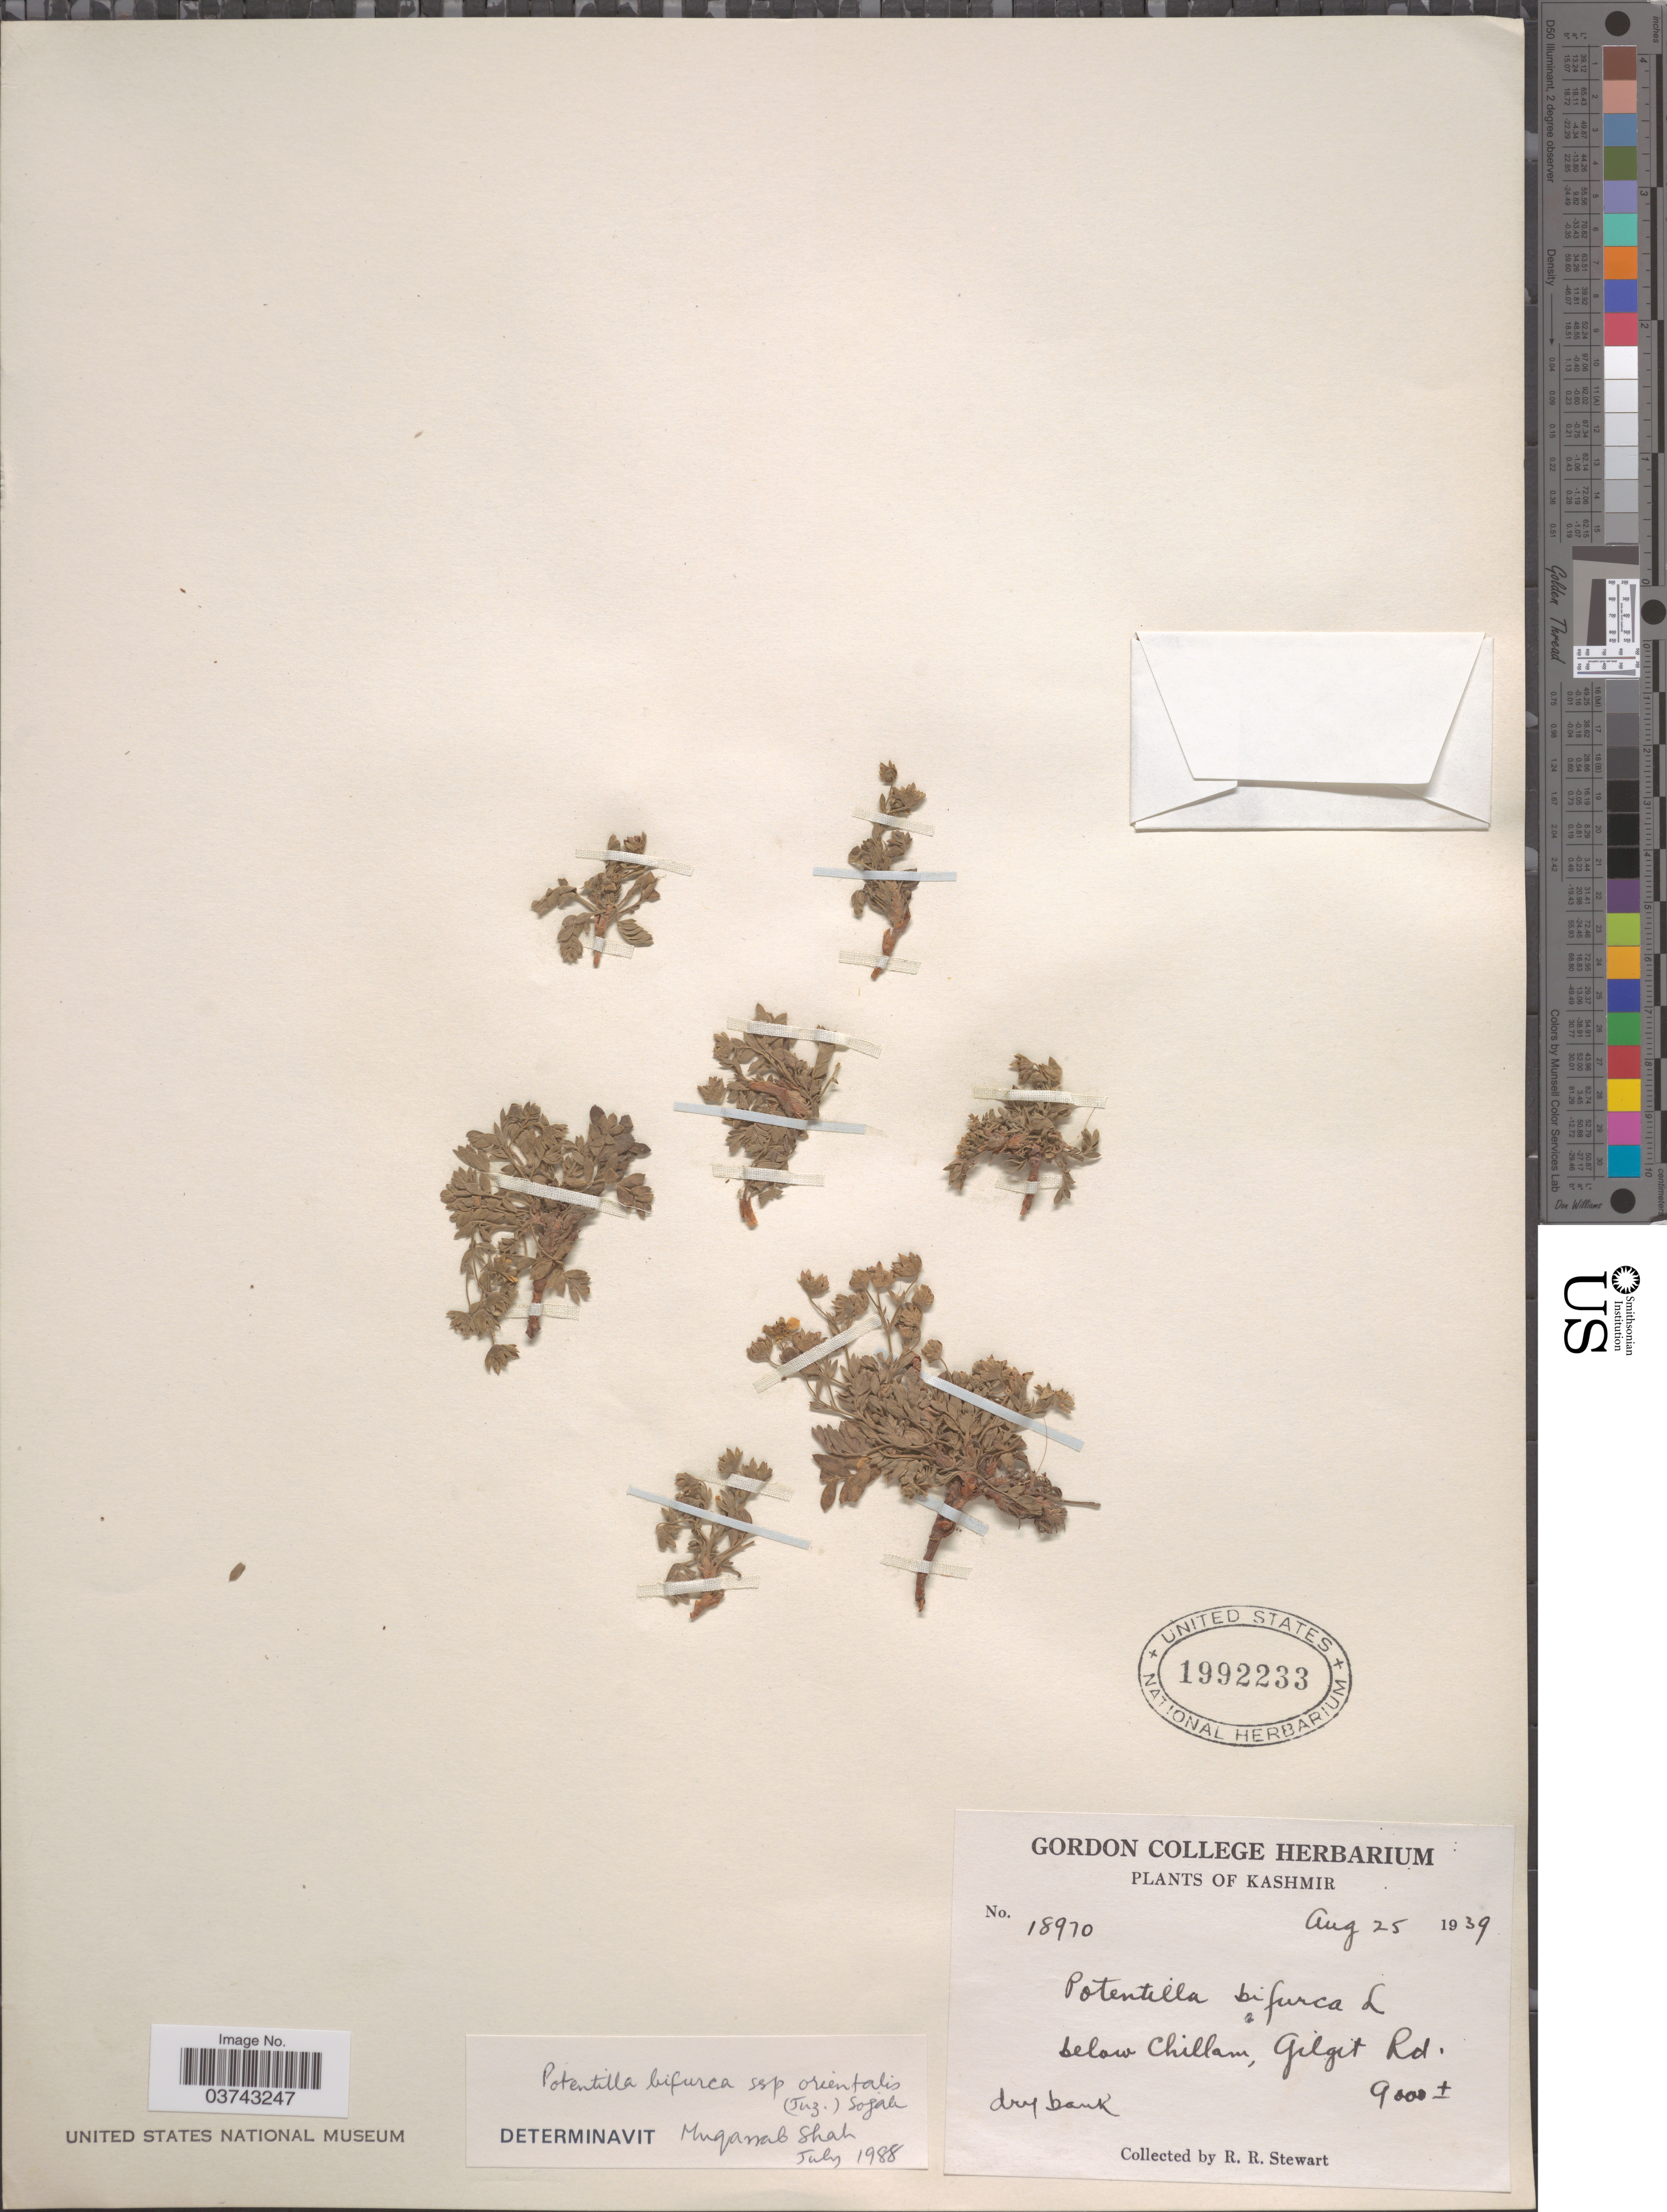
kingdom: Plantae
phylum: Tracheophyta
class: Magnoliopsida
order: Rosales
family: Rosaceae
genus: Sibbaldianthe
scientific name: Sibbaldianthe orientalis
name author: (Juz. ex Soják) Mosyakin & Shiyan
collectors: R. Stewart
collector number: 18970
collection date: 1939-08-25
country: Pakistan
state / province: Gilgit-Baltistan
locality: Kashmir. Below Chillam, Gilgit Rd.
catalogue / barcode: US 1992233